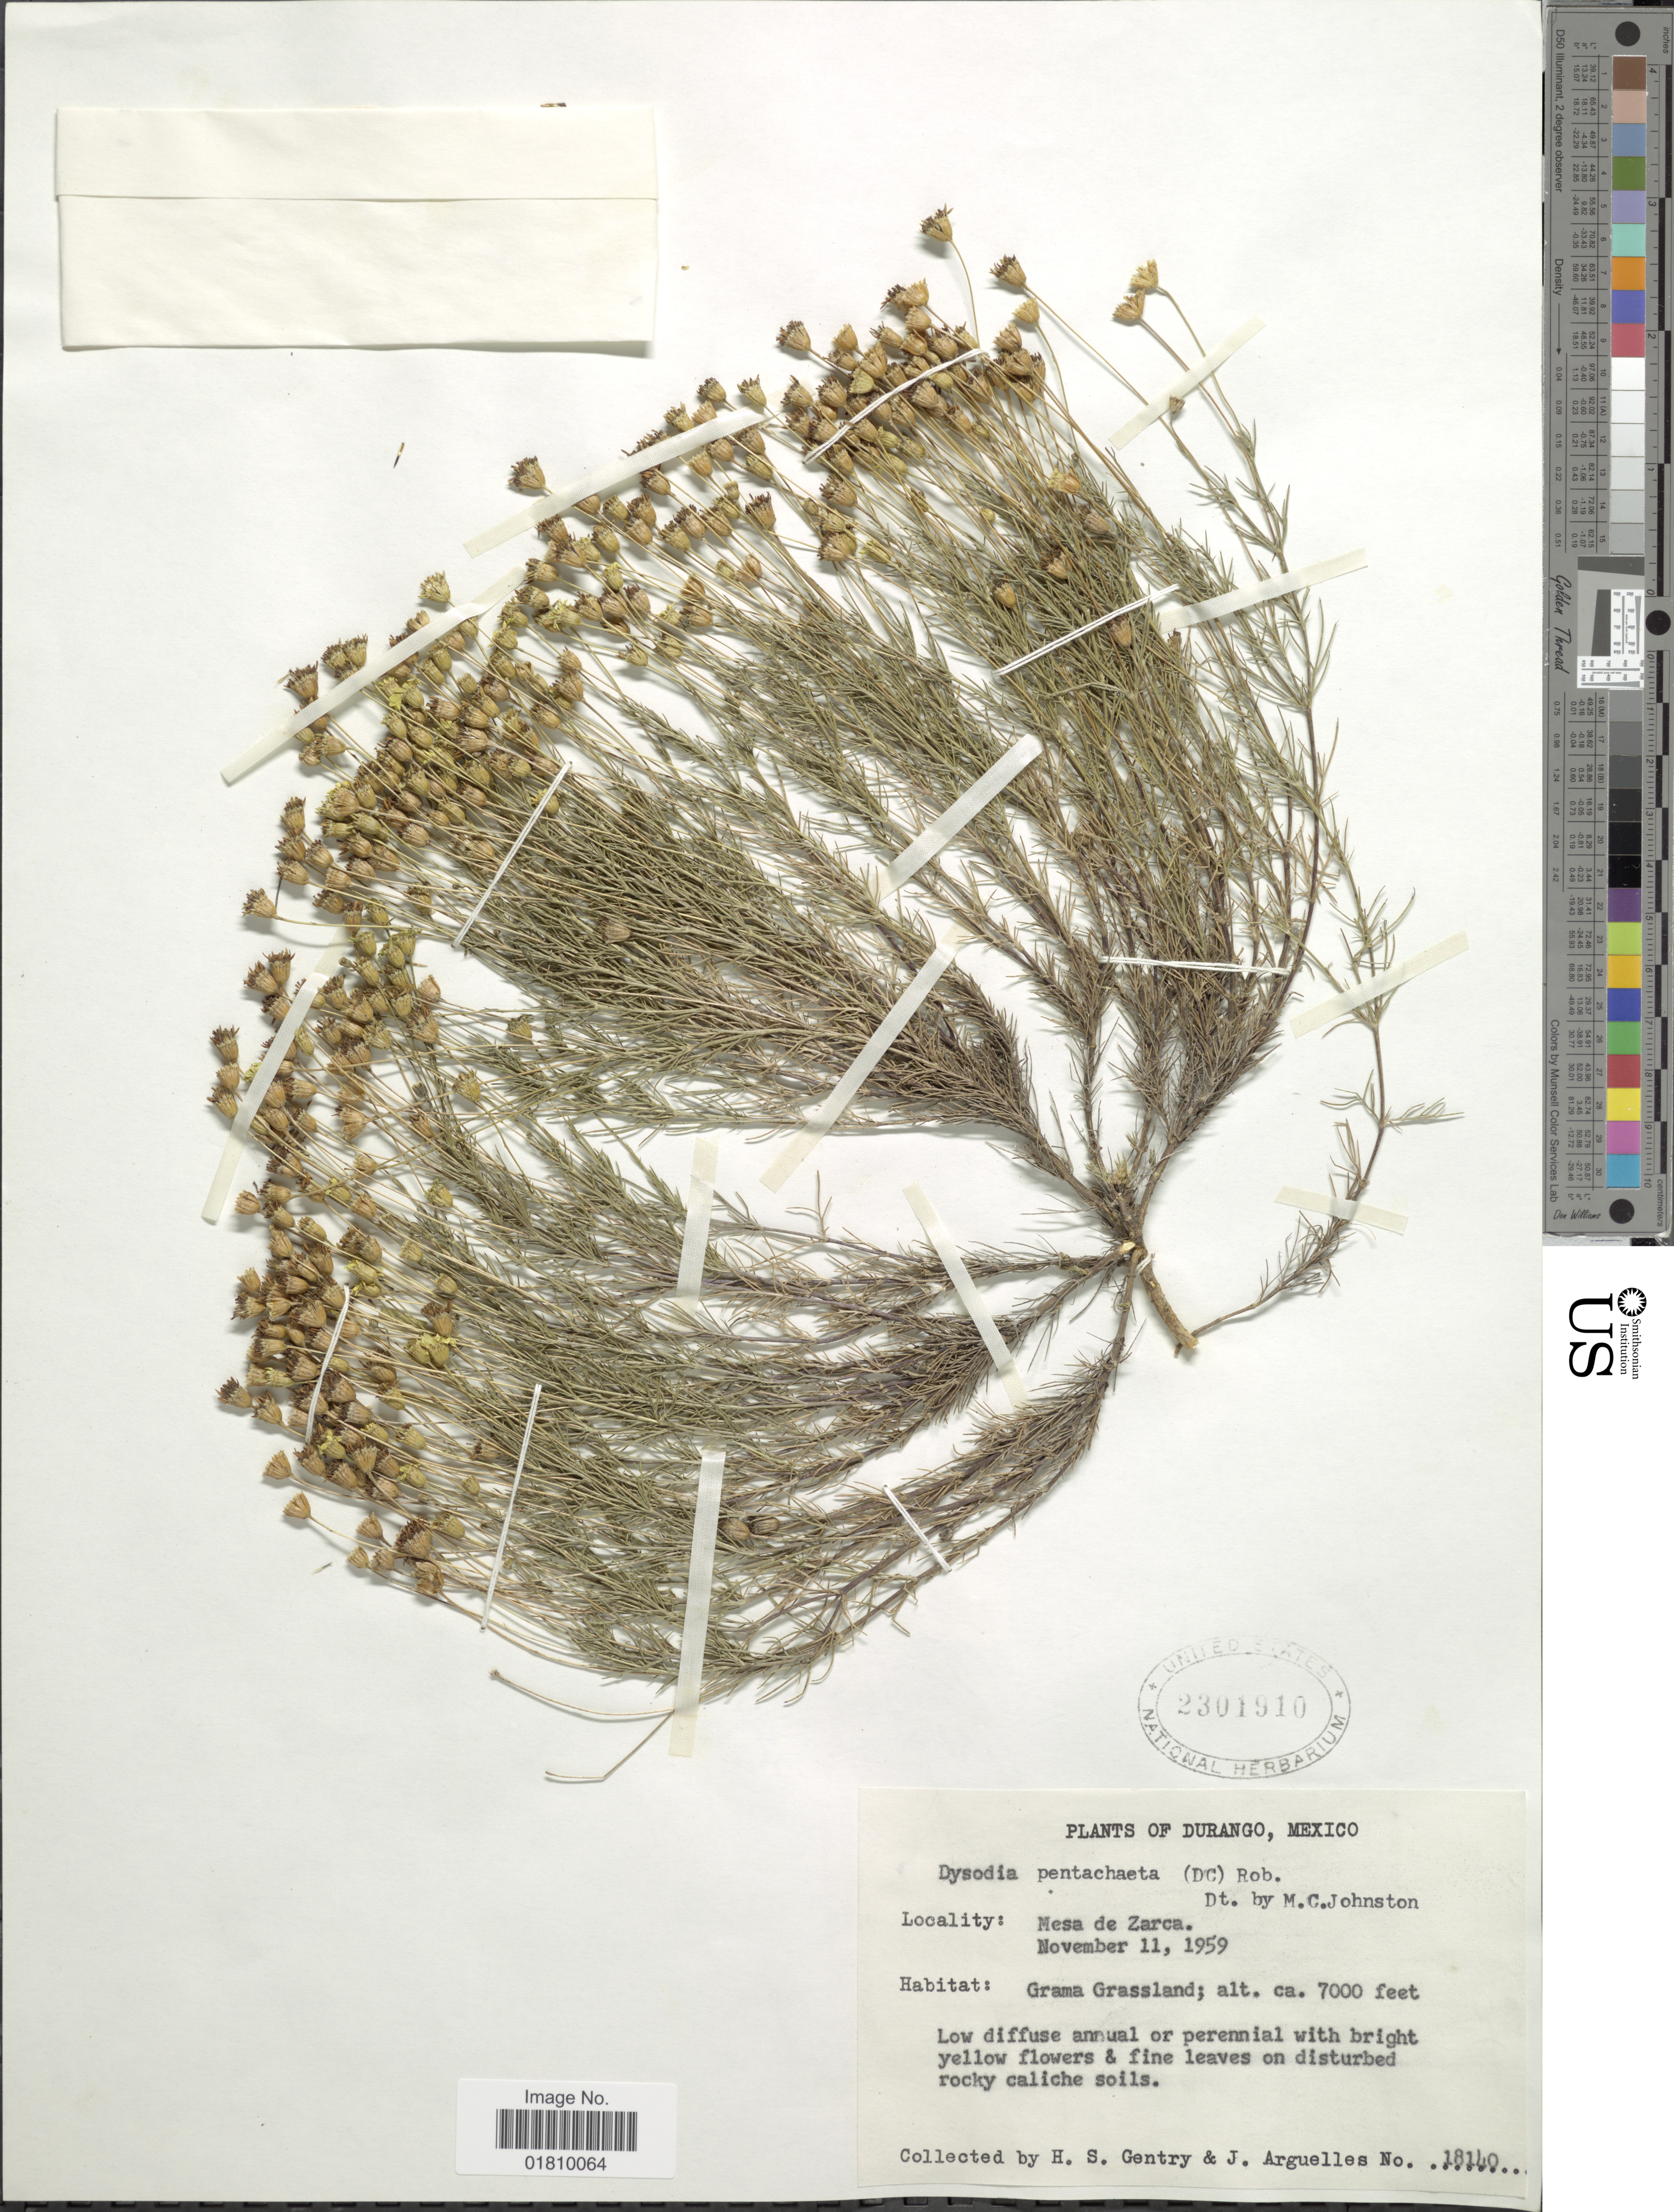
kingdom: Plantae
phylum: Tracheophyta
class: Magnoliopsida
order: Asterales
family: Asteraceae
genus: Thymophylla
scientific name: Thymophylla pentachaeta var. pentachaeta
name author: (DC.) Small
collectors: H. S. Gentry & J. Arguelles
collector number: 18140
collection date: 1959-11-11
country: Mexico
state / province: Durango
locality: Mesa de Zarca, Grama Grassland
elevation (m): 2134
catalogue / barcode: US 2301910